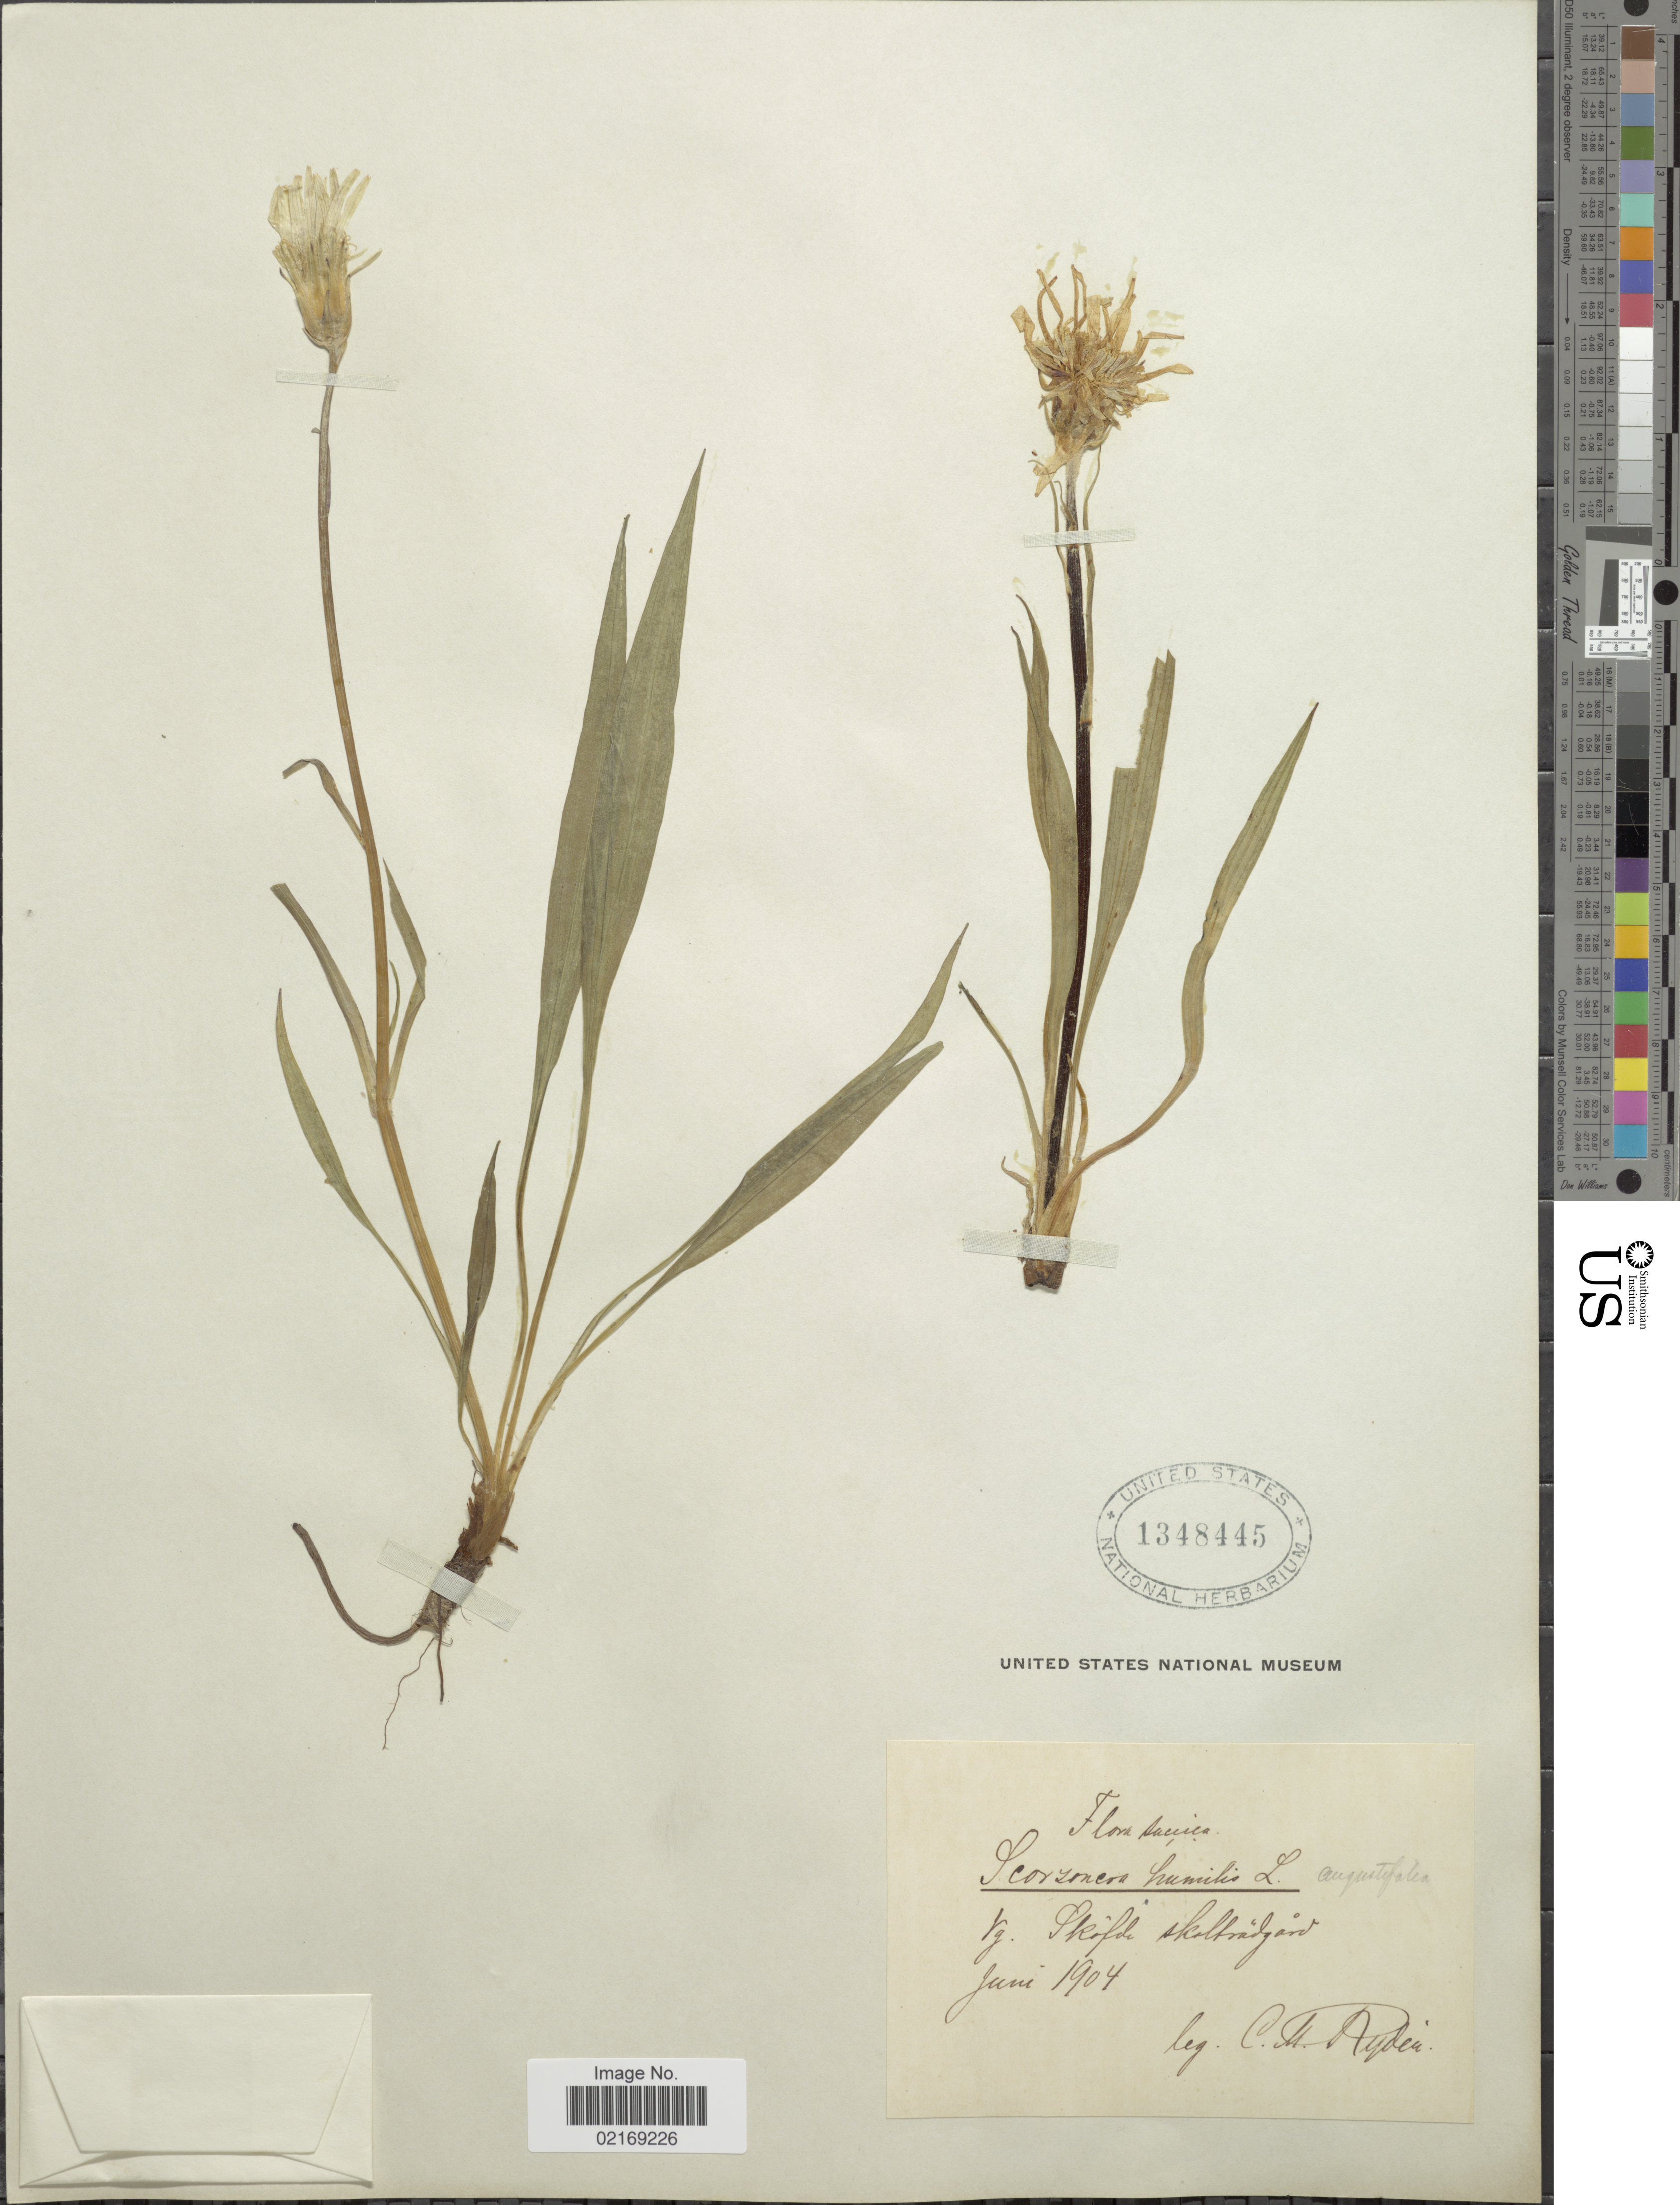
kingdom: Plantae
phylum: Tracheophyta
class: Magnoliopsida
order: Asterales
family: Asteraceae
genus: Scorzonera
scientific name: Scorzonera humilis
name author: L.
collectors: C. Rydén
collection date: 1904-06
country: Sweden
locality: Suecica, Vg, Skofde skoltradgard.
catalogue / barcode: US 1348445